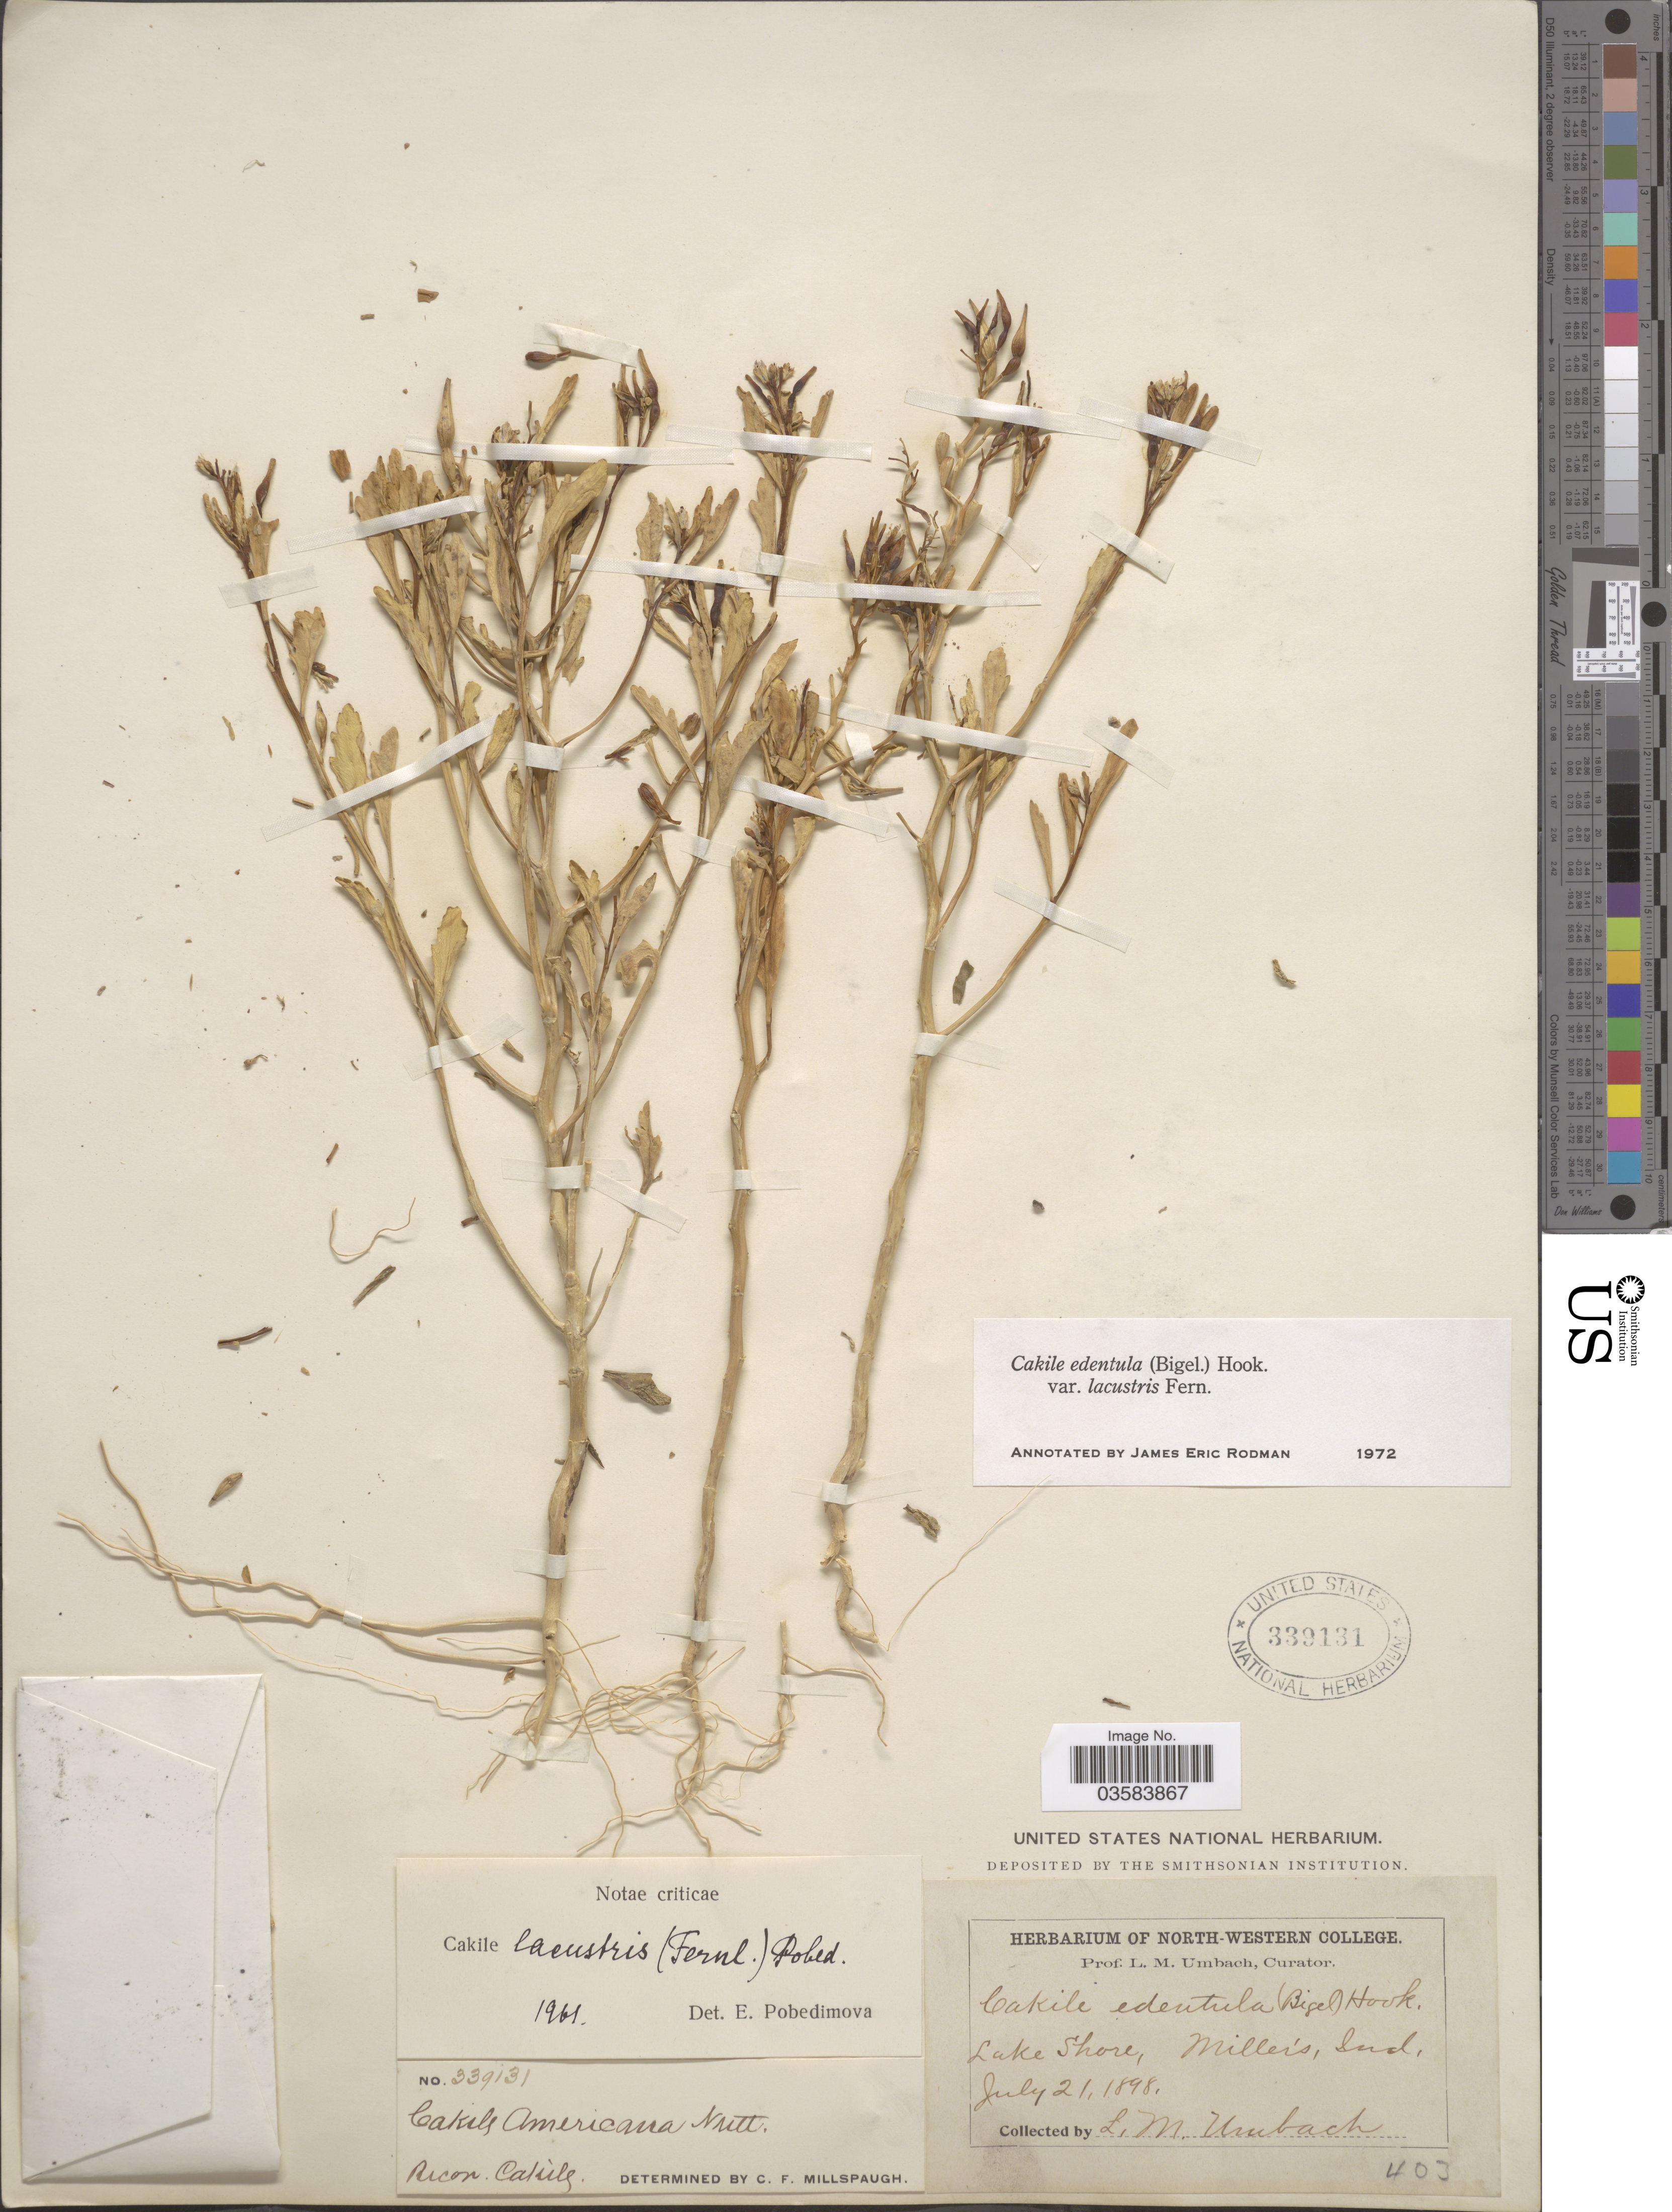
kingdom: Plantae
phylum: Tracheophyta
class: Magnoliopsida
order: Brassicales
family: Brassicaceae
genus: Cakile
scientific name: Cakile edentula var. lacustris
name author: Fernald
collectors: L. M. Umbach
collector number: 403?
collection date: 1898-07-21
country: United States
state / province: Indiana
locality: Lake Shore, Miller's.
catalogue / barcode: US 339131